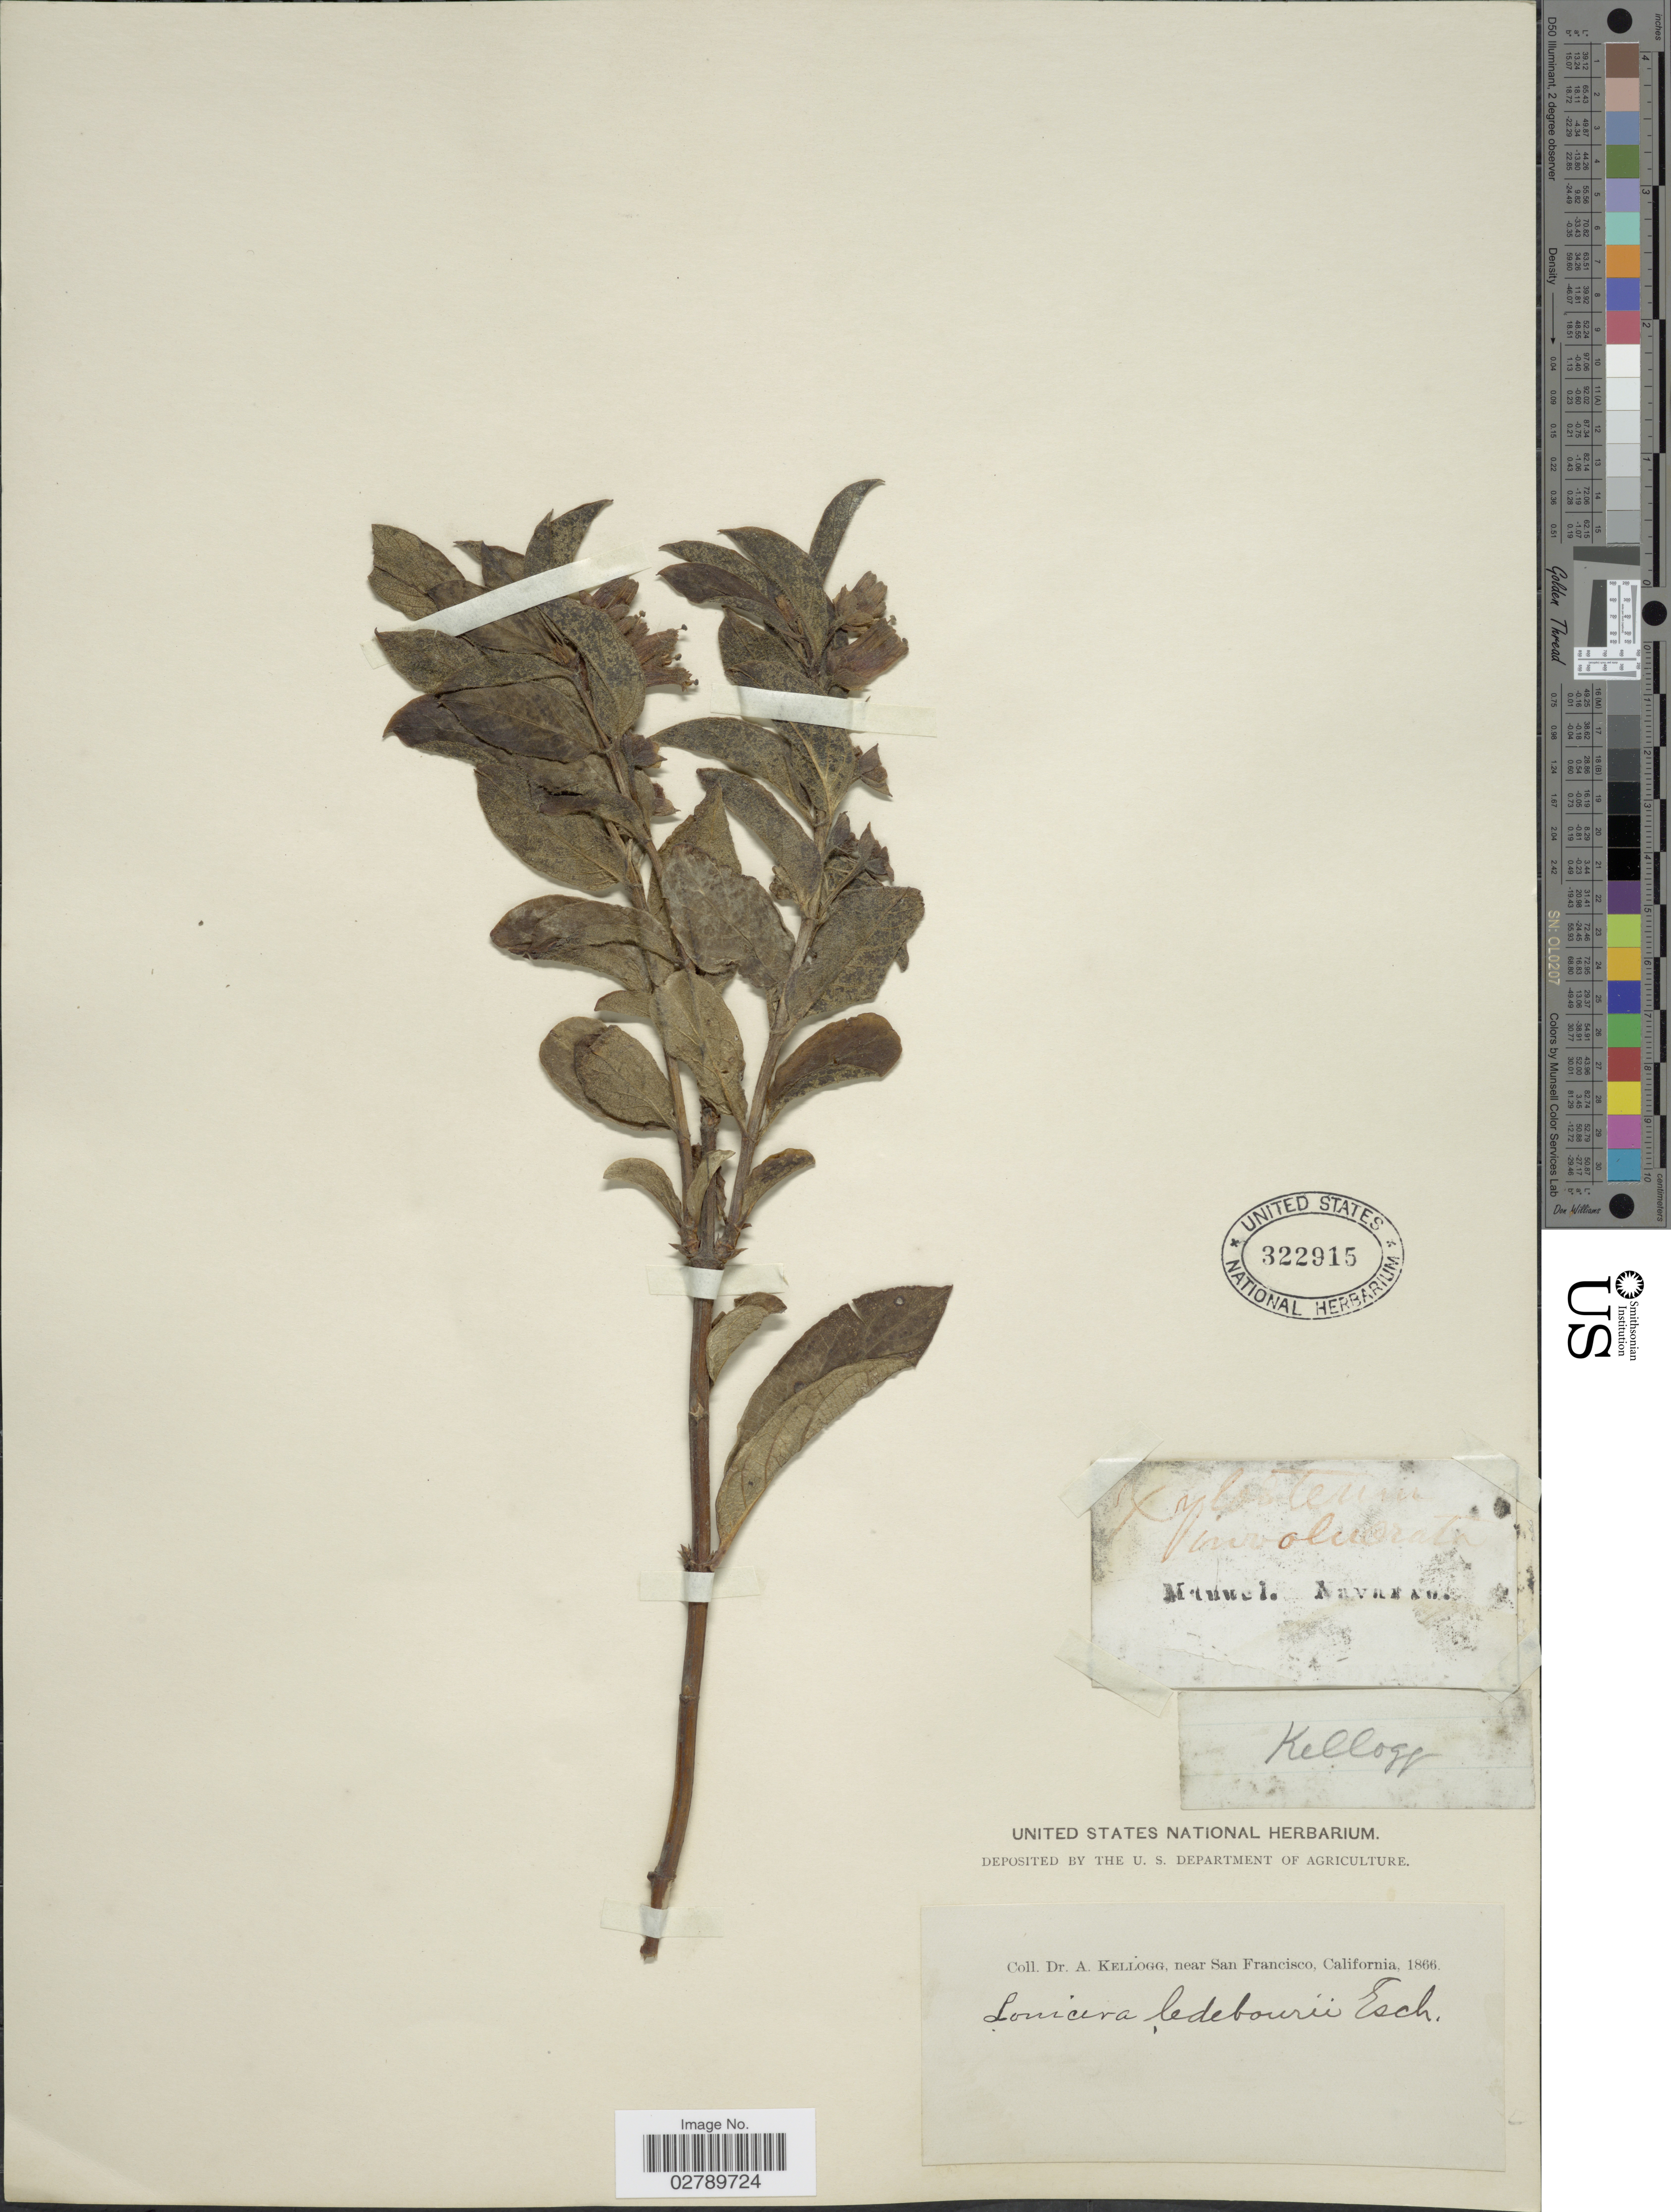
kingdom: Plantae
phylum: Tracheophyta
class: Magnoliopsida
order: Dipsacales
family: Caprifoliaceae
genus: Lonicera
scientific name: Lonicera ledebourii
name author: Eschsch.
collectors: A. Kellogg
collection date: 1866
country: United States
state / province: California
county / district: San Francisco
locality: Near San Francisco.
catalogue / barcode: US 322915